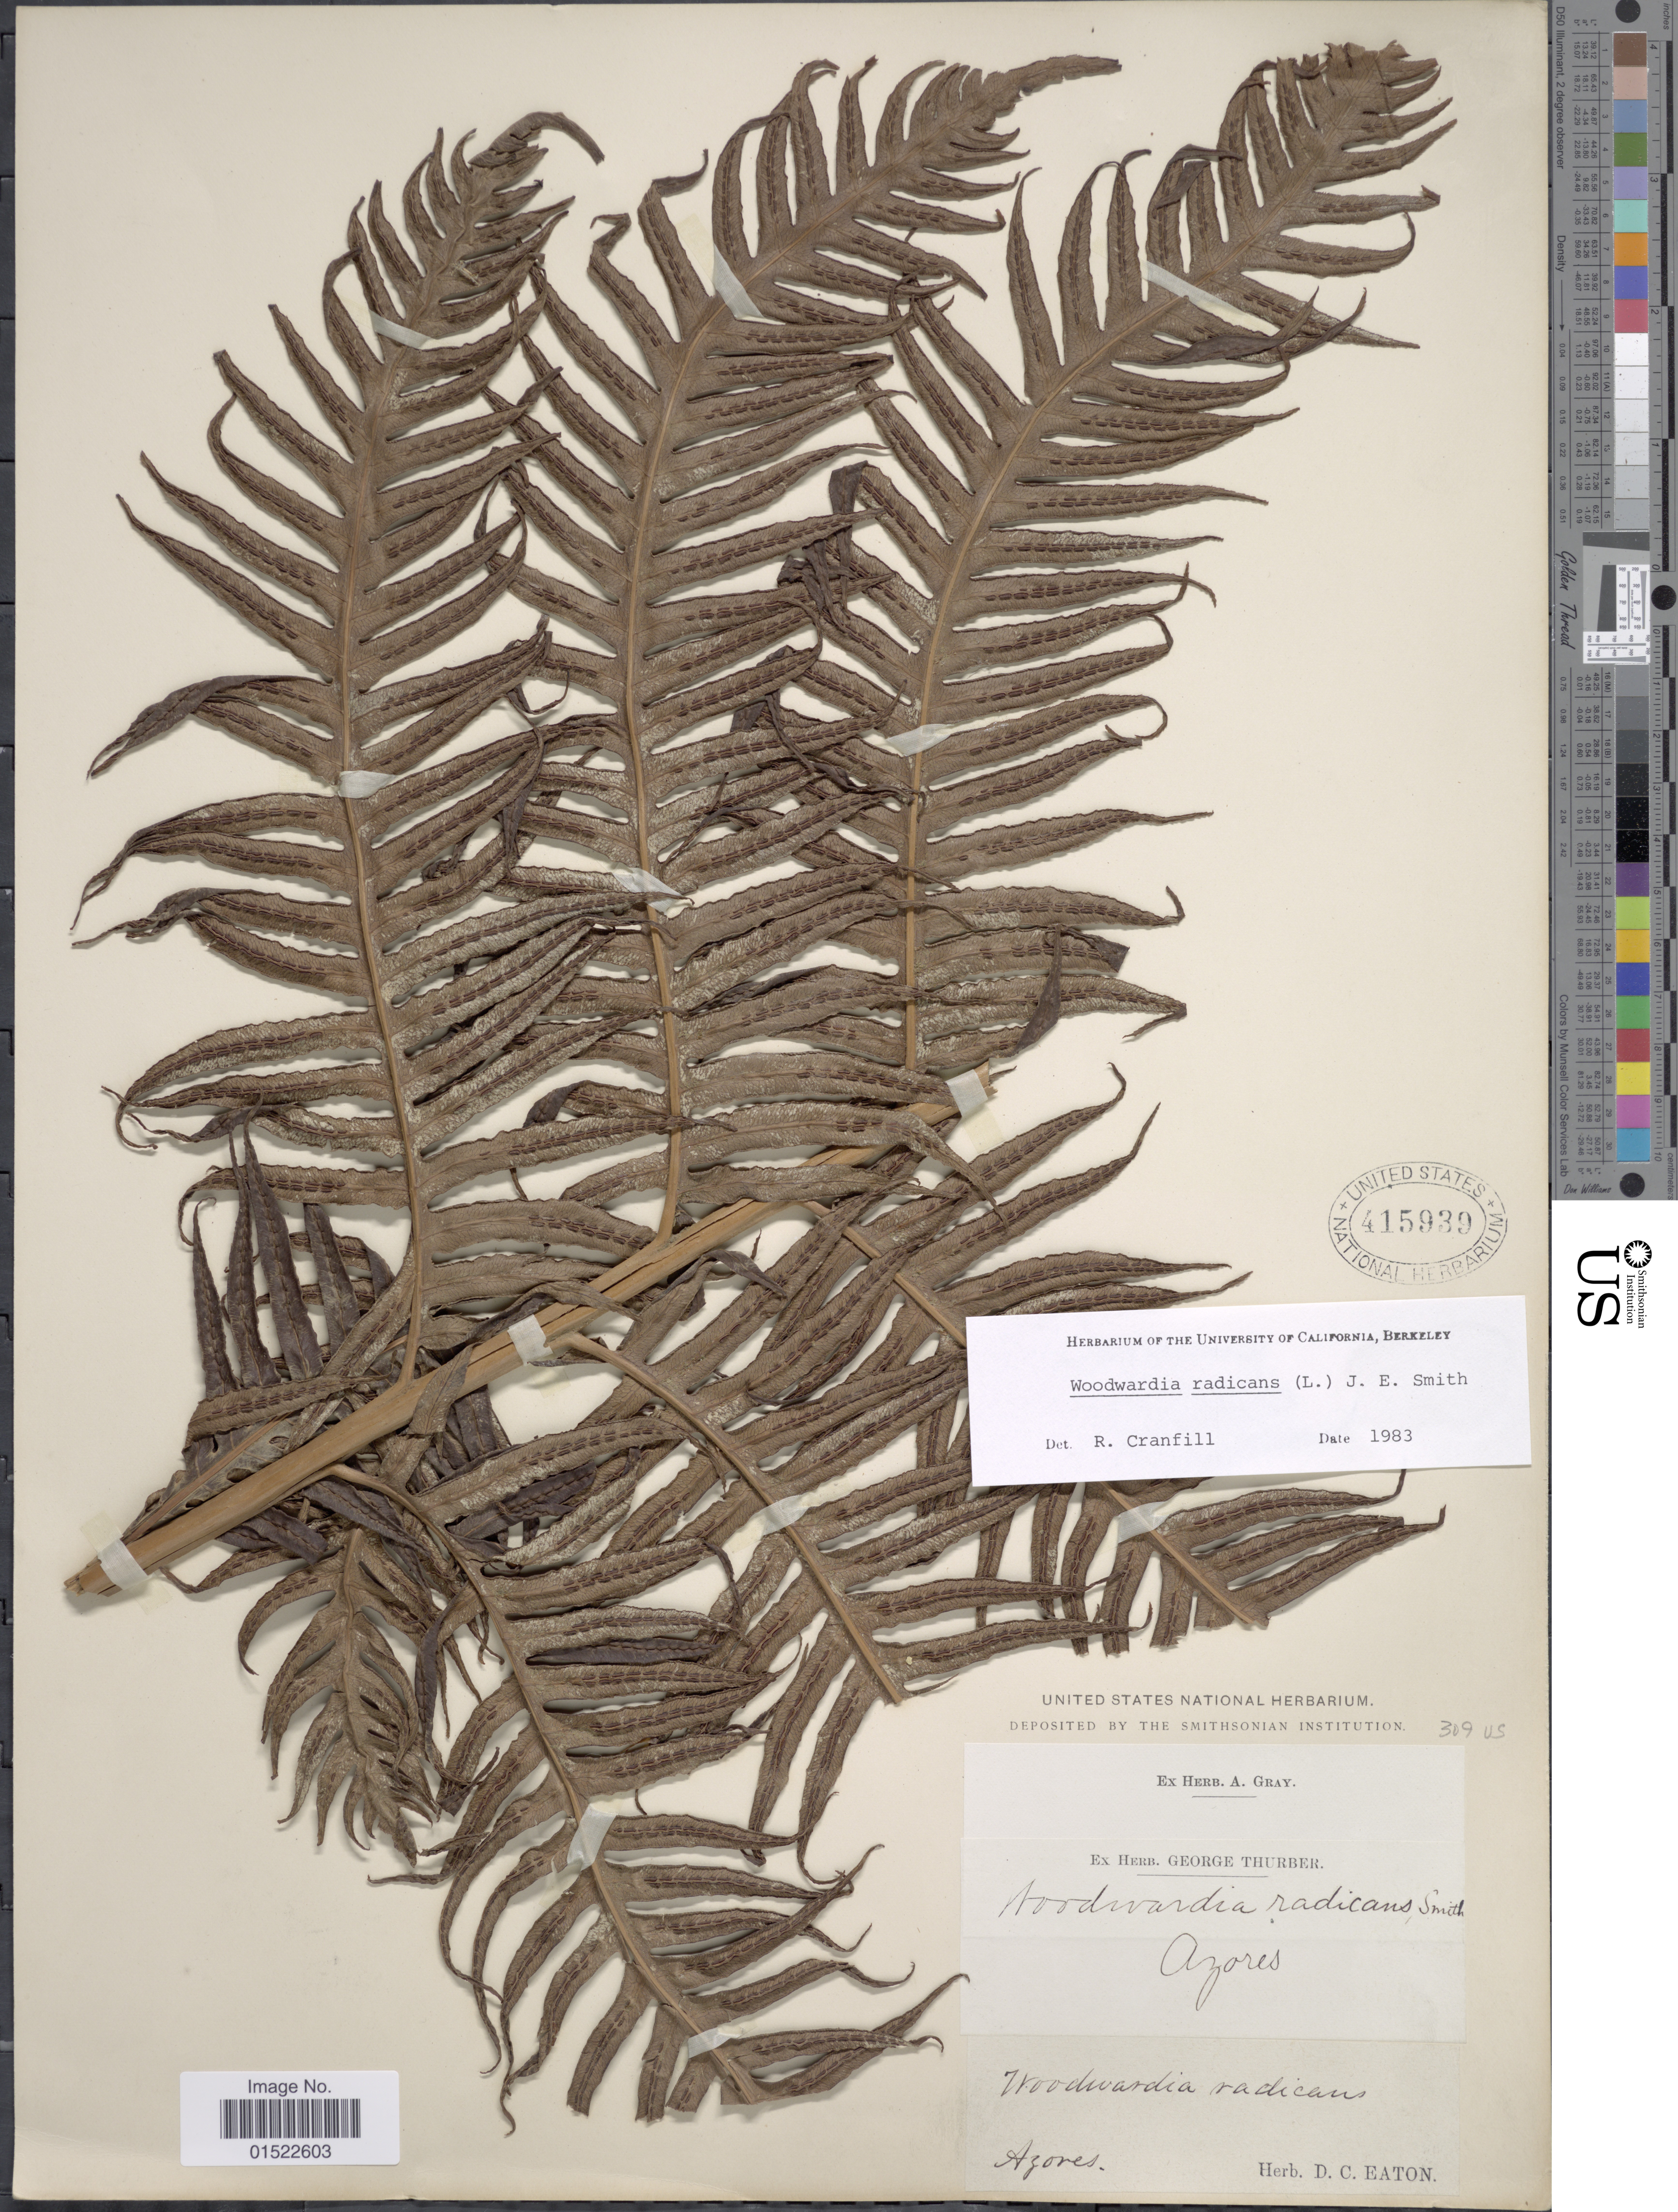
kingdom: Plantae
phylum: Tracheophyta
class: Polypodiopsida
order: Polypodiales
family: Blechnaceae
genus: Woodwardia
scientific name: Woodwardia radicans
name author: (L.) Sm.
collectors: ex herb. D. C. Eaton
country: Portugal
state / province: Azores (Aut. Reg.)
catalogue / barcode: US 415939